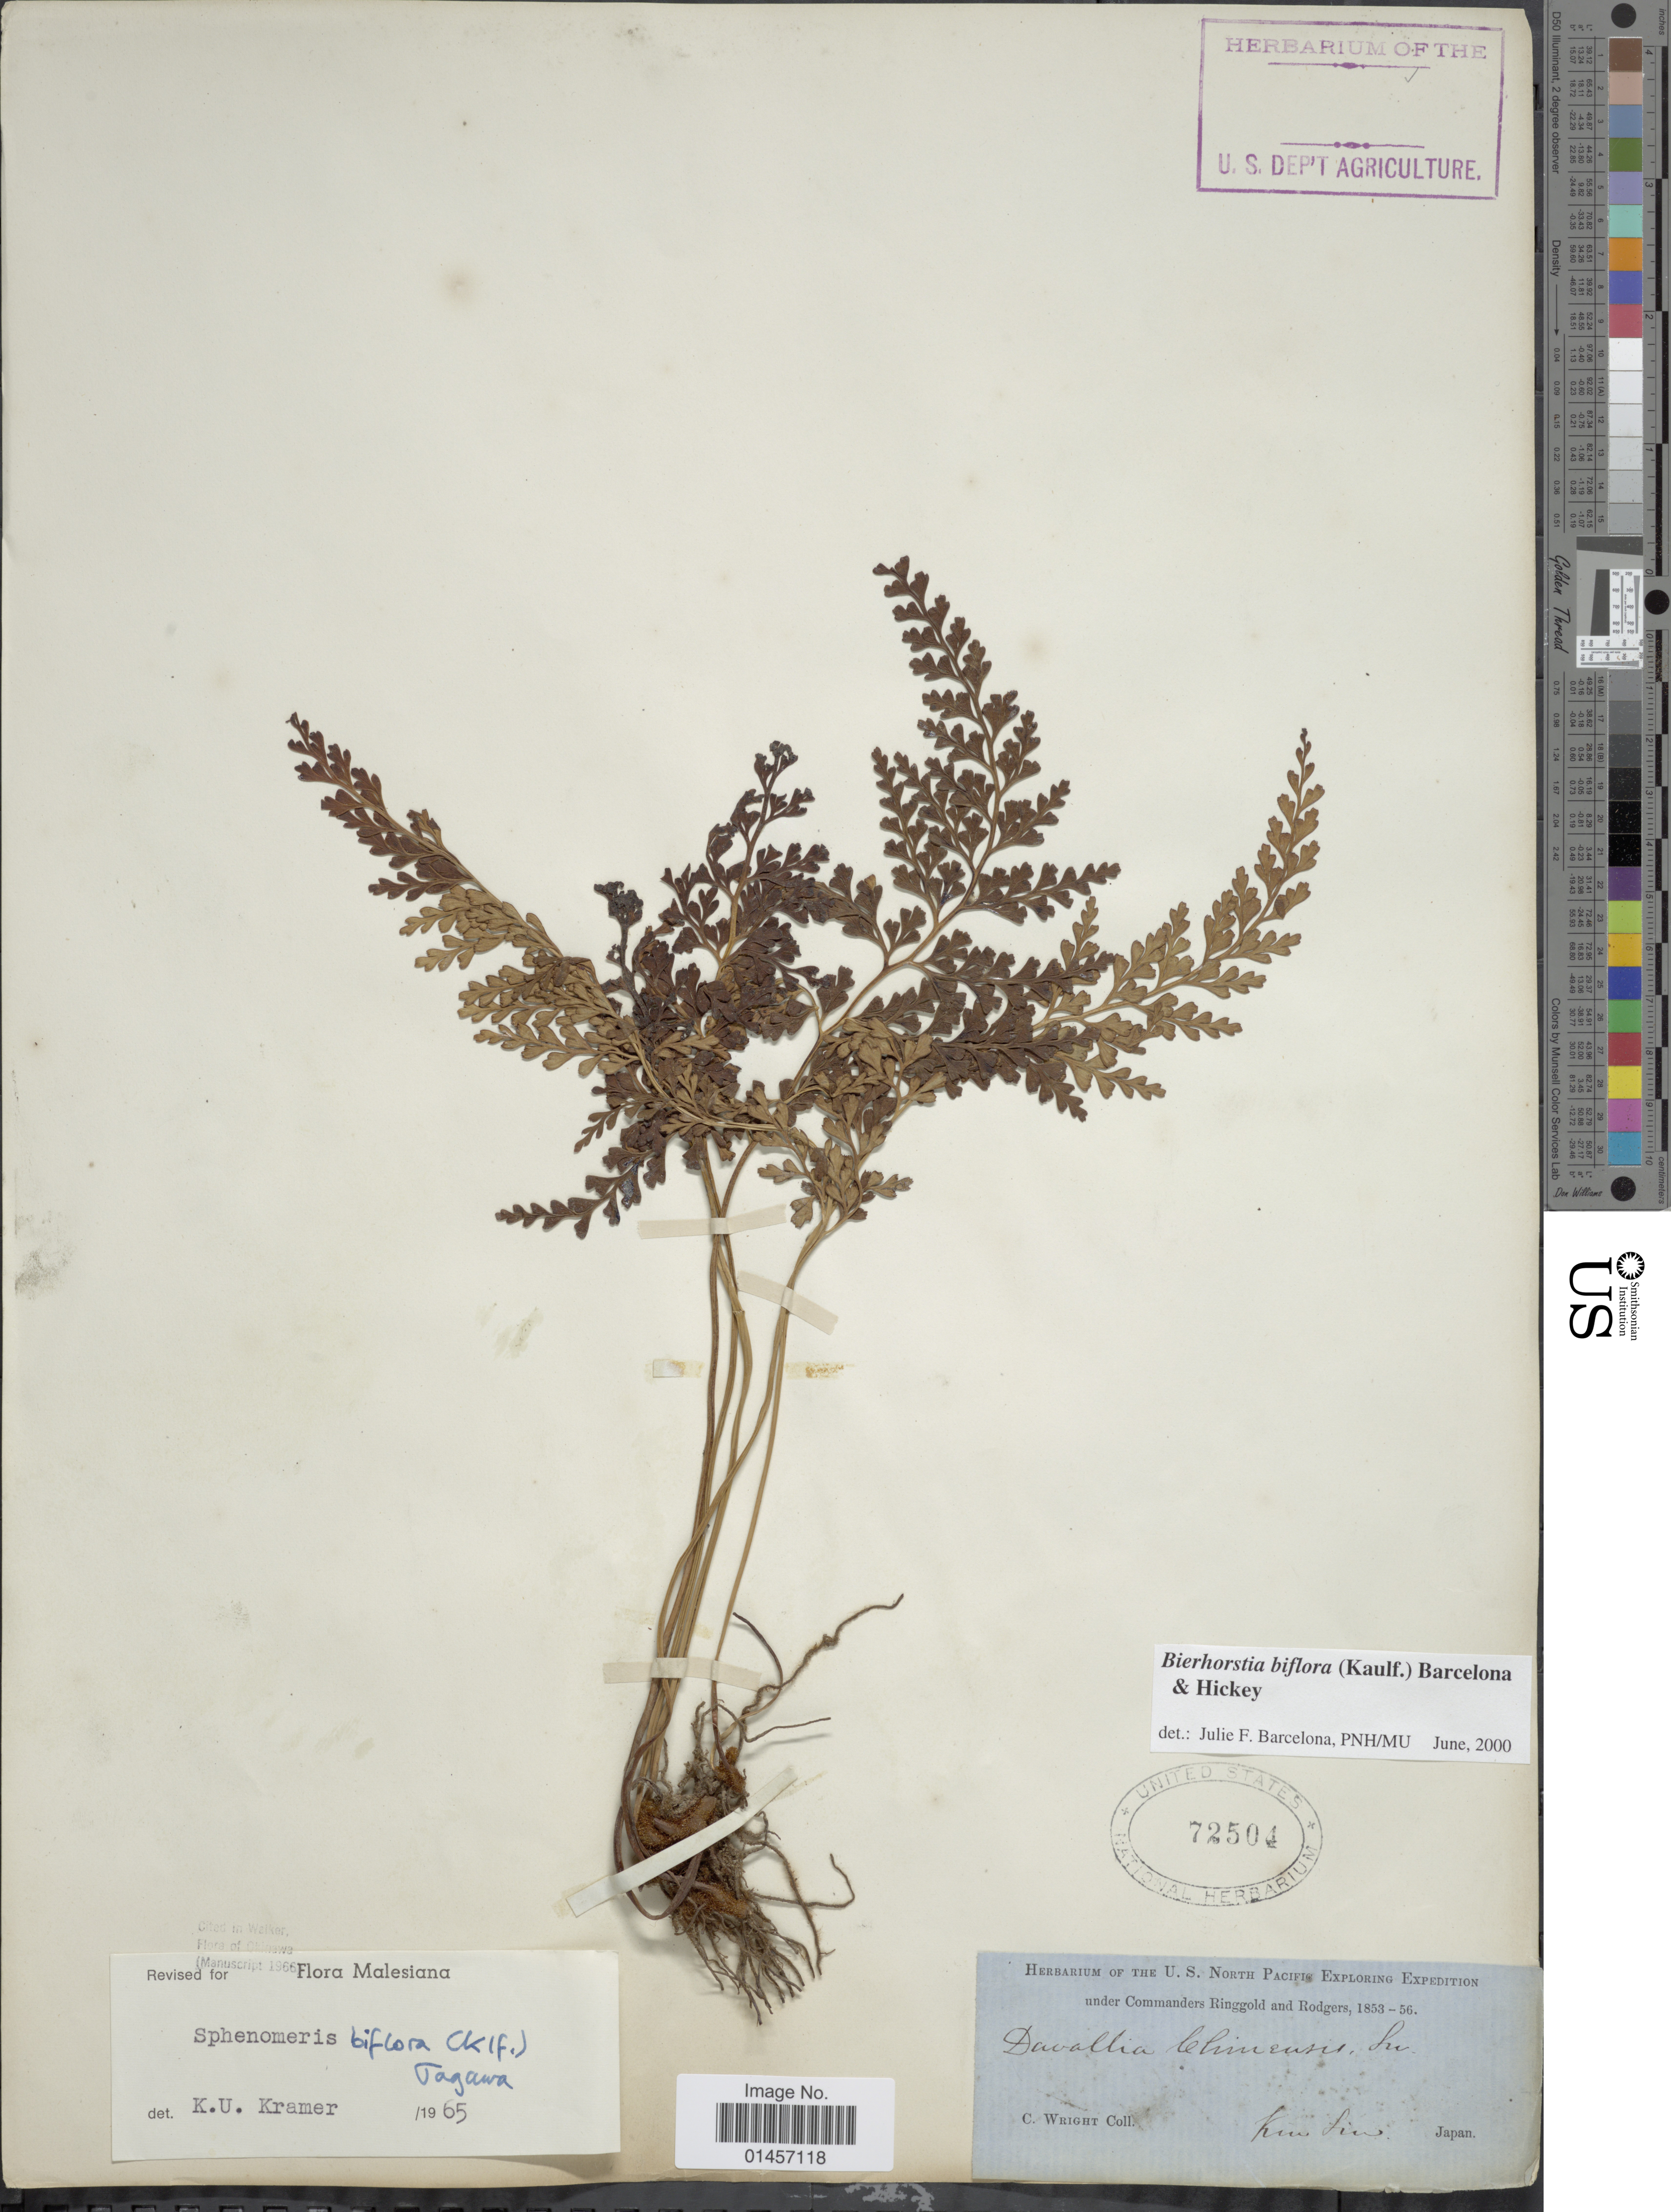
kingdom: Plantae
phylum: Tracheophyta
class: Polypodiopsida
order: Polypodiales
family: Lindsaeaceae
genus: Sphenomeris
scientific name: Sphenomeris biflora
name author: (Kaulf.) Mett.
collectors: C. Wright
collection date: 1853/1856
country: Japan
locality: Japan, Liu Kiu.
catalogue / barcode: US 72504